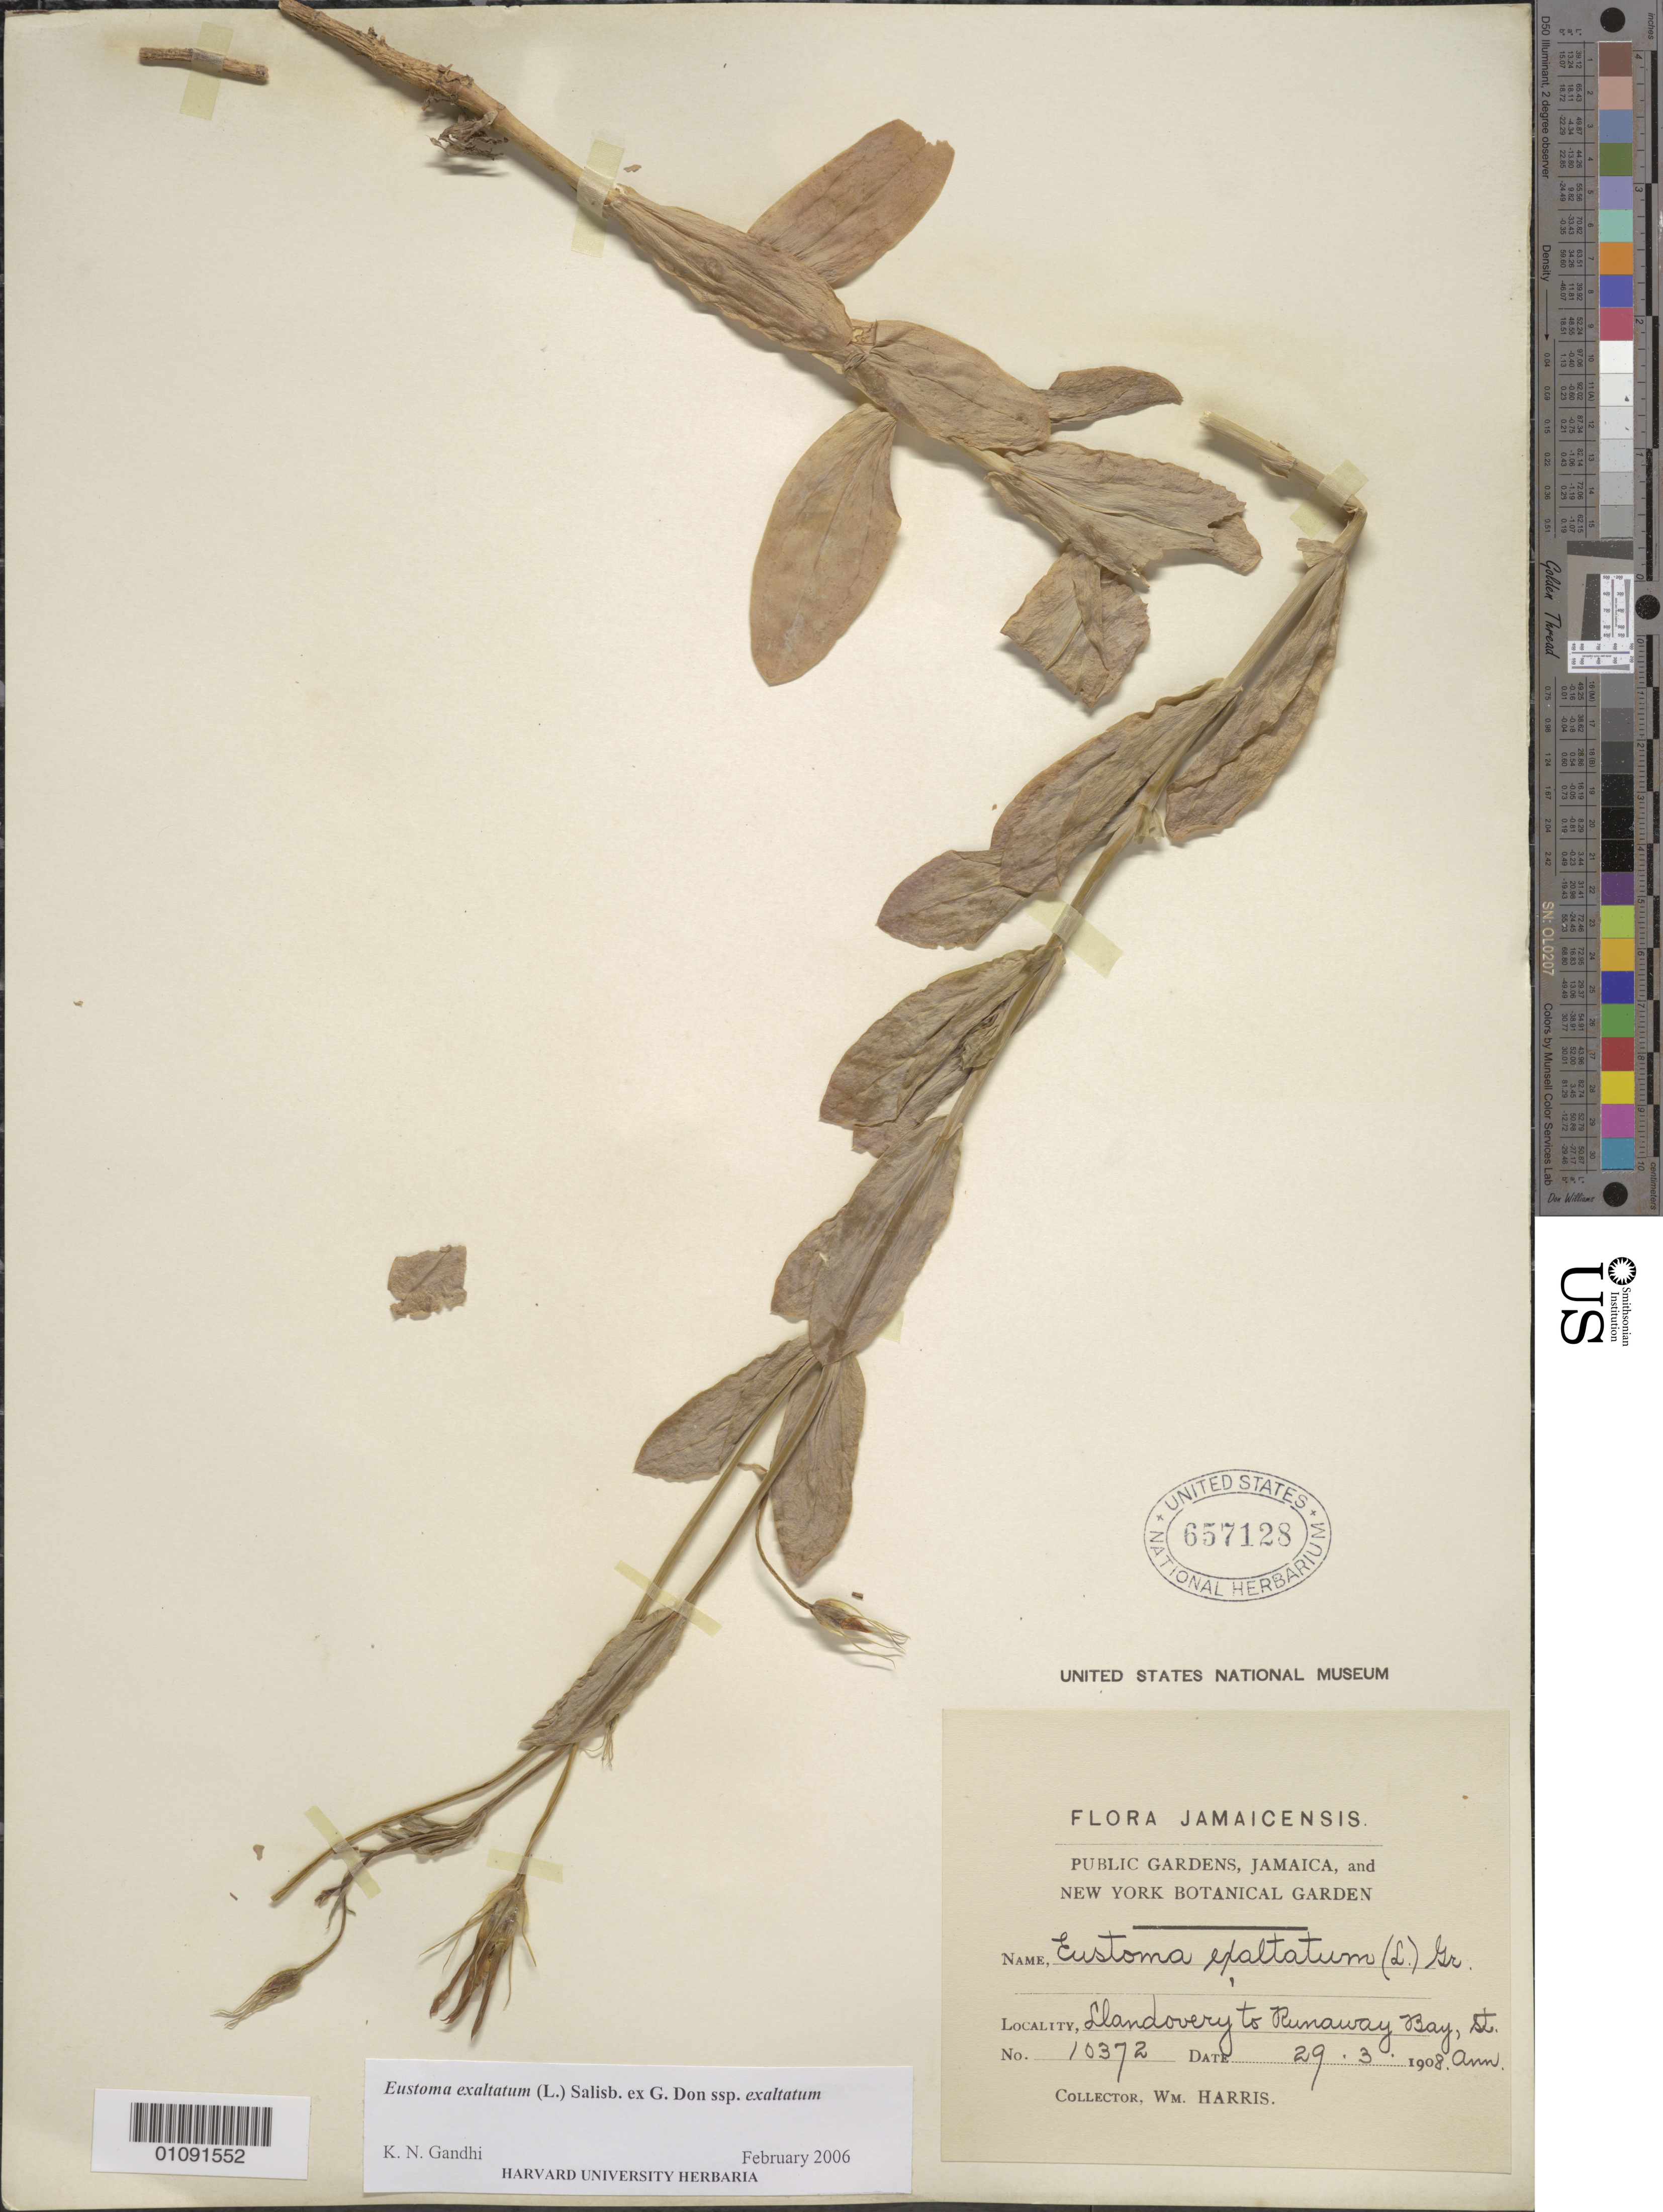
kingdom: Plantae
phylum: Tracheophyta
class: Magnoliopsida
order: Gentianales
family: Gentianaceae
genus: Eustoma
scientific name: Eustoma exaltatum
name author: (L.) Salisb. ex Don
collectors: W. Harris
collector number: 10372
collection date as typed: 29 Mar 1908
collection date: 1908-03-29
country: Jamaica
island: Jamaica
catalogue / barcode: US 657128